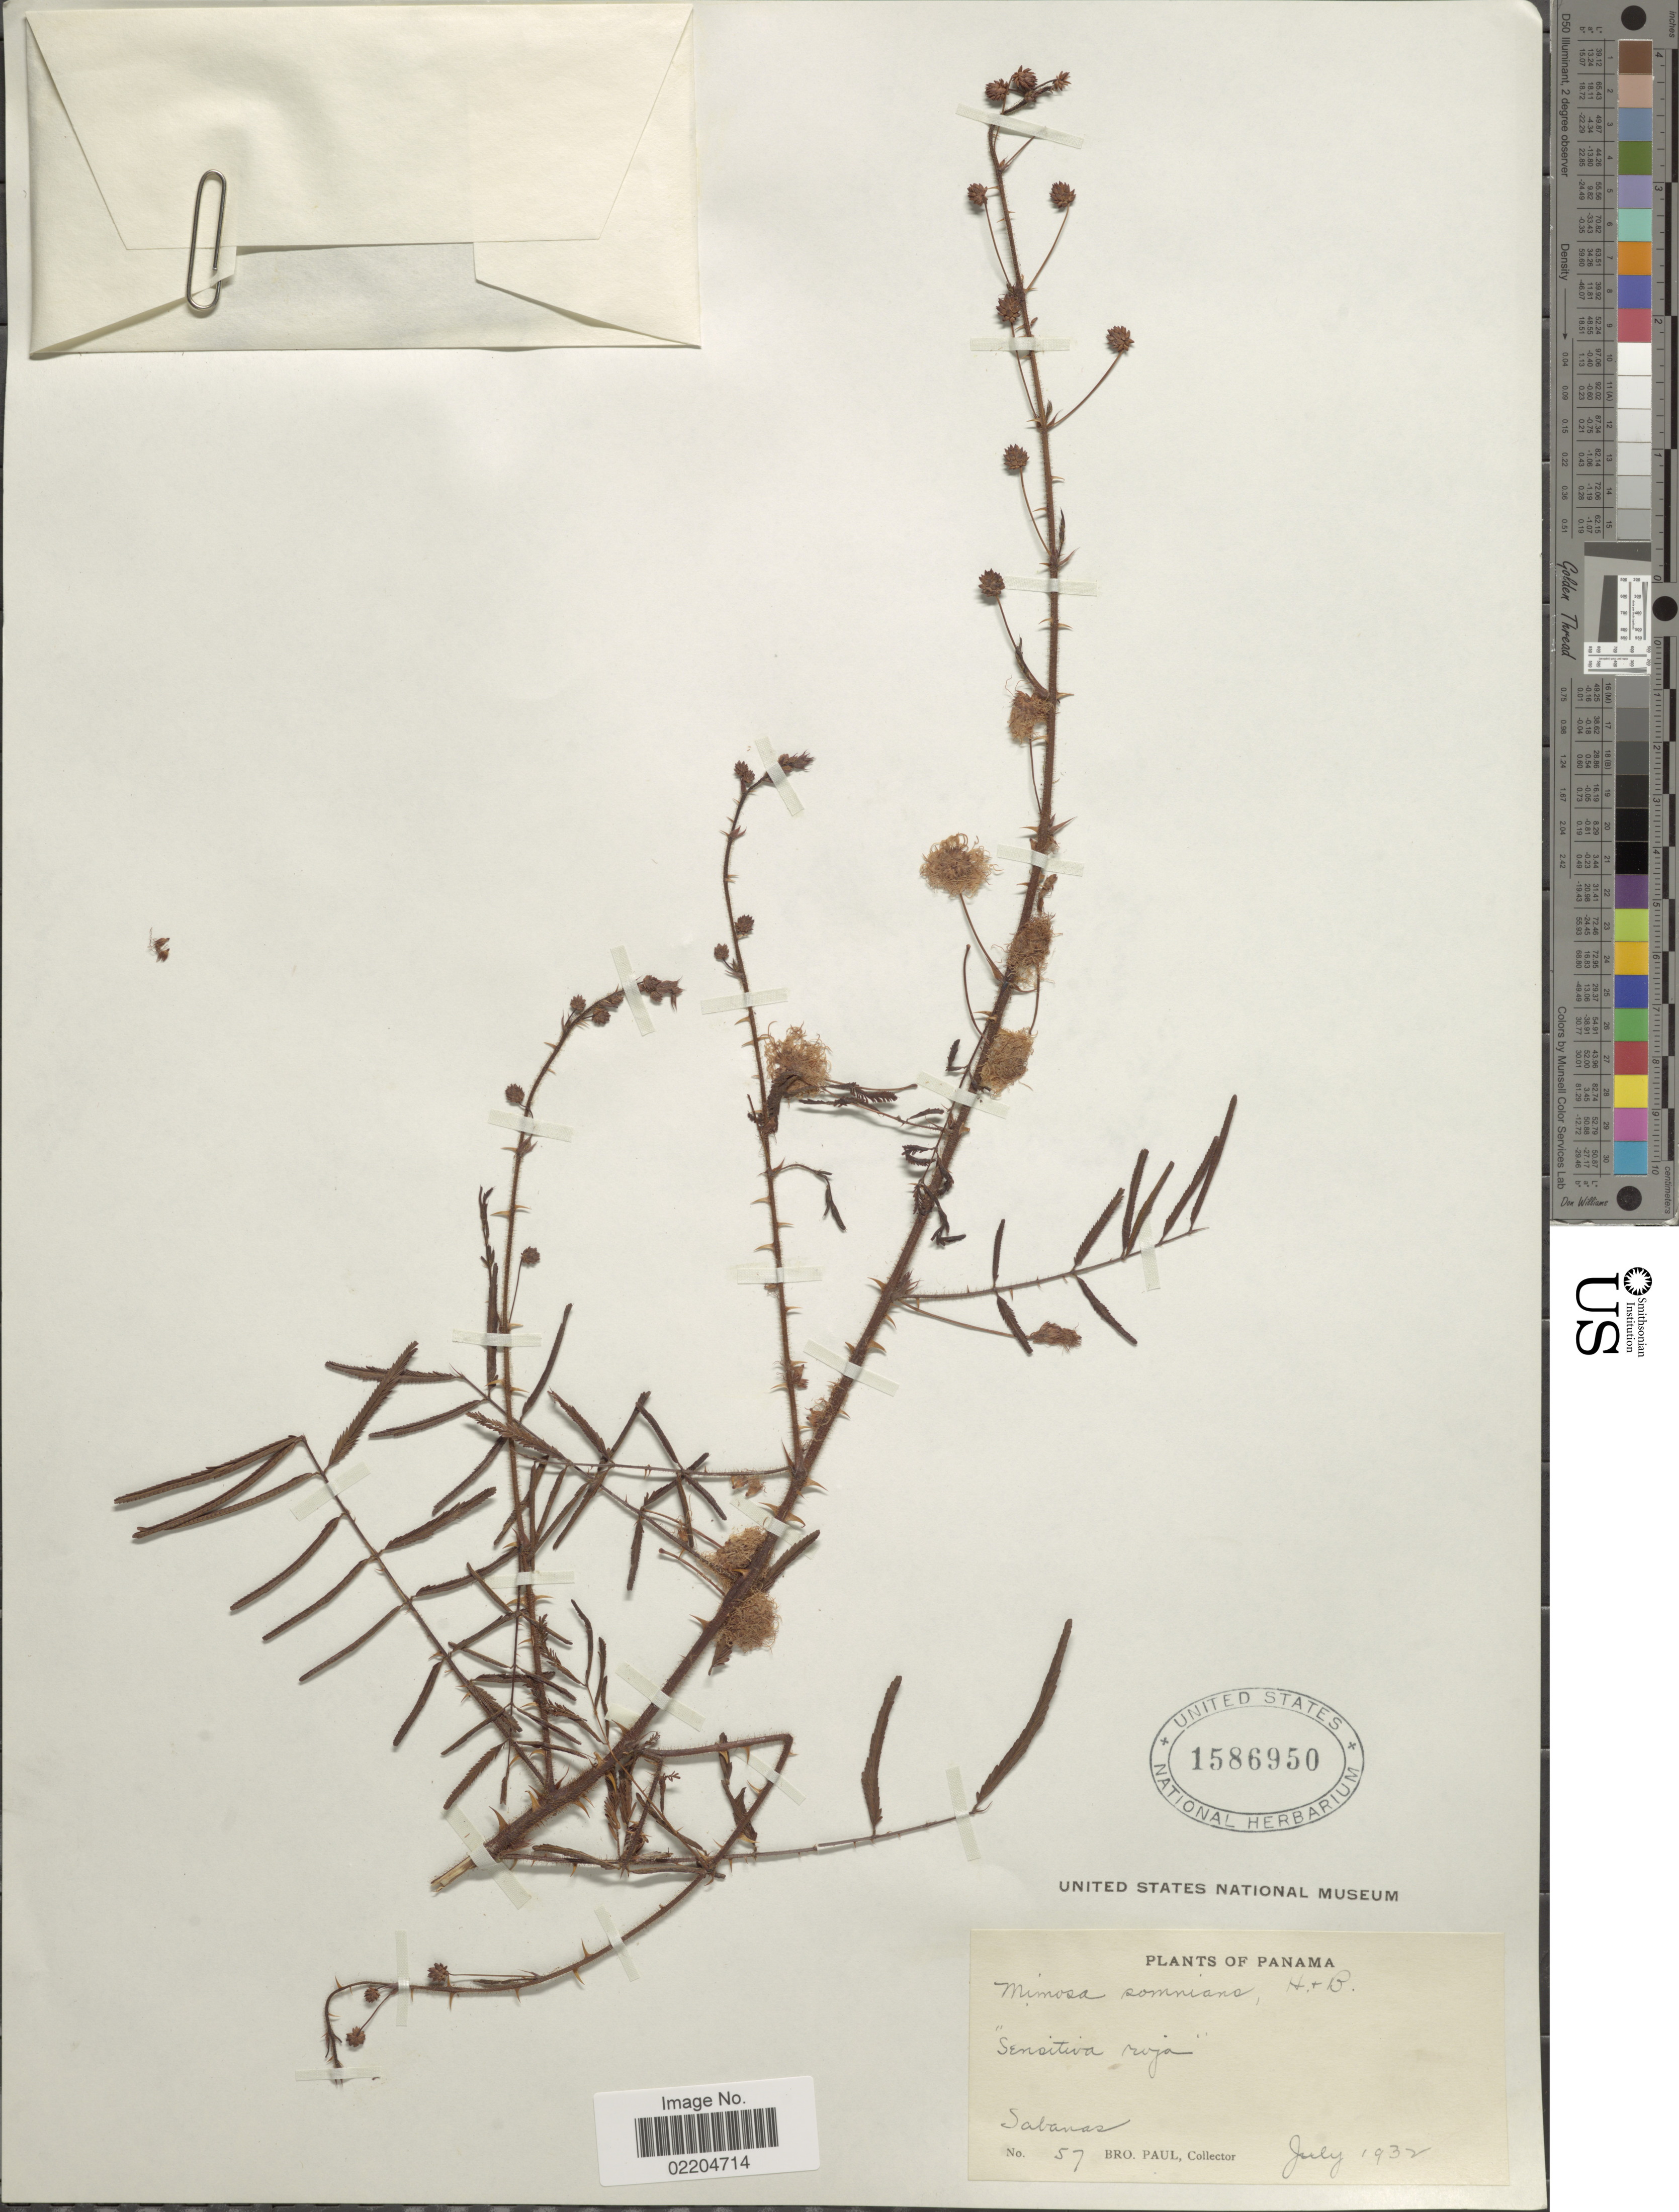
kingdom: Plantae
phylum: Tracheophyta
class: Magnoliopsida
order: Fabales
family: Fabaceae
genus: Mimosa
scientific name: Mimosa somnians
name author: Humb. & Bonpl. ex Willd.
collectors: B. Paul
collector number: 57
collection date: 1932-07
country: Panama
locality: Sabanas.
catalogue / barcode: US 1586950